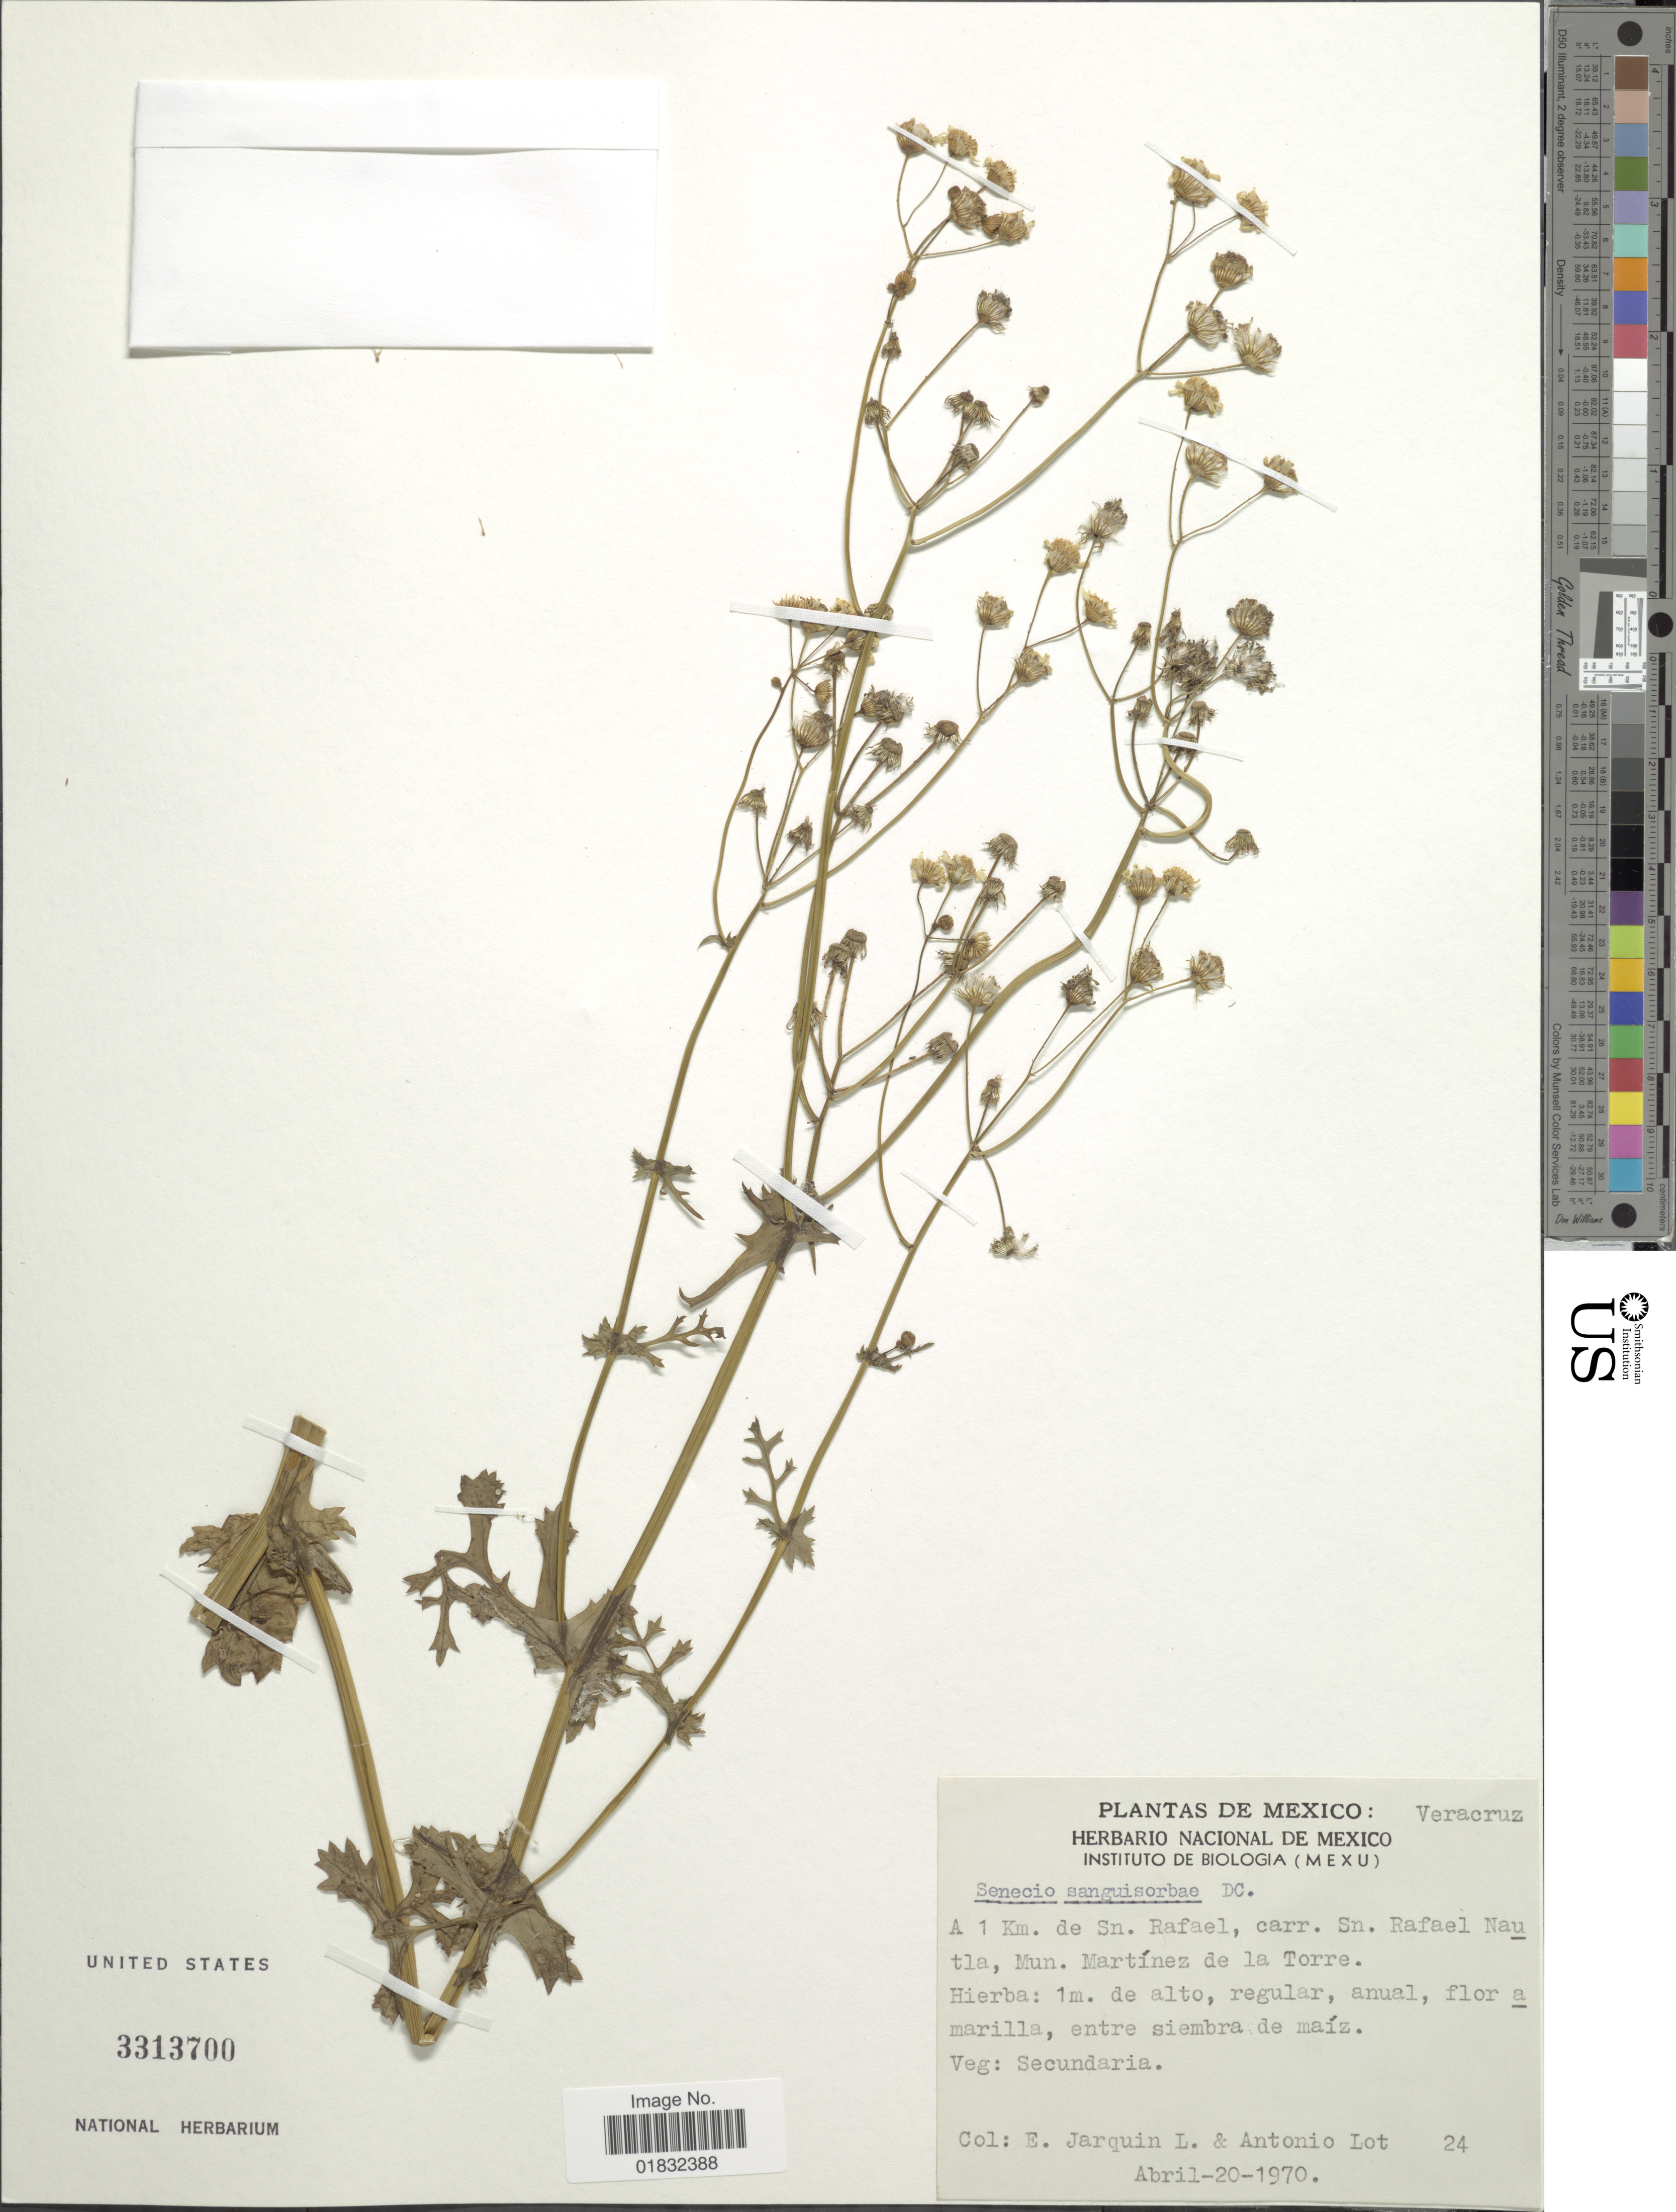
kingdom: Plantae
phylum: Tracheophyta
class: Magnoliopsida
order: Asterales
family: Asteraceae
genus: Packera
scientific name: Packera sanguisorbae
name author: (DC.) C. Jeffrey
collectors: E. Jarquin L. & Lot, A.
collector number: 24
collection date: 1970-04-20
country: Mexico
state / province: Veracruz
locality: Veravruz, A 1 Km de Sn. Rafael, carr. Sn. Rafael Nautla, Mun. Martínez de la Torre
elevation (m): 1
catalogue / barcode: US 3313700